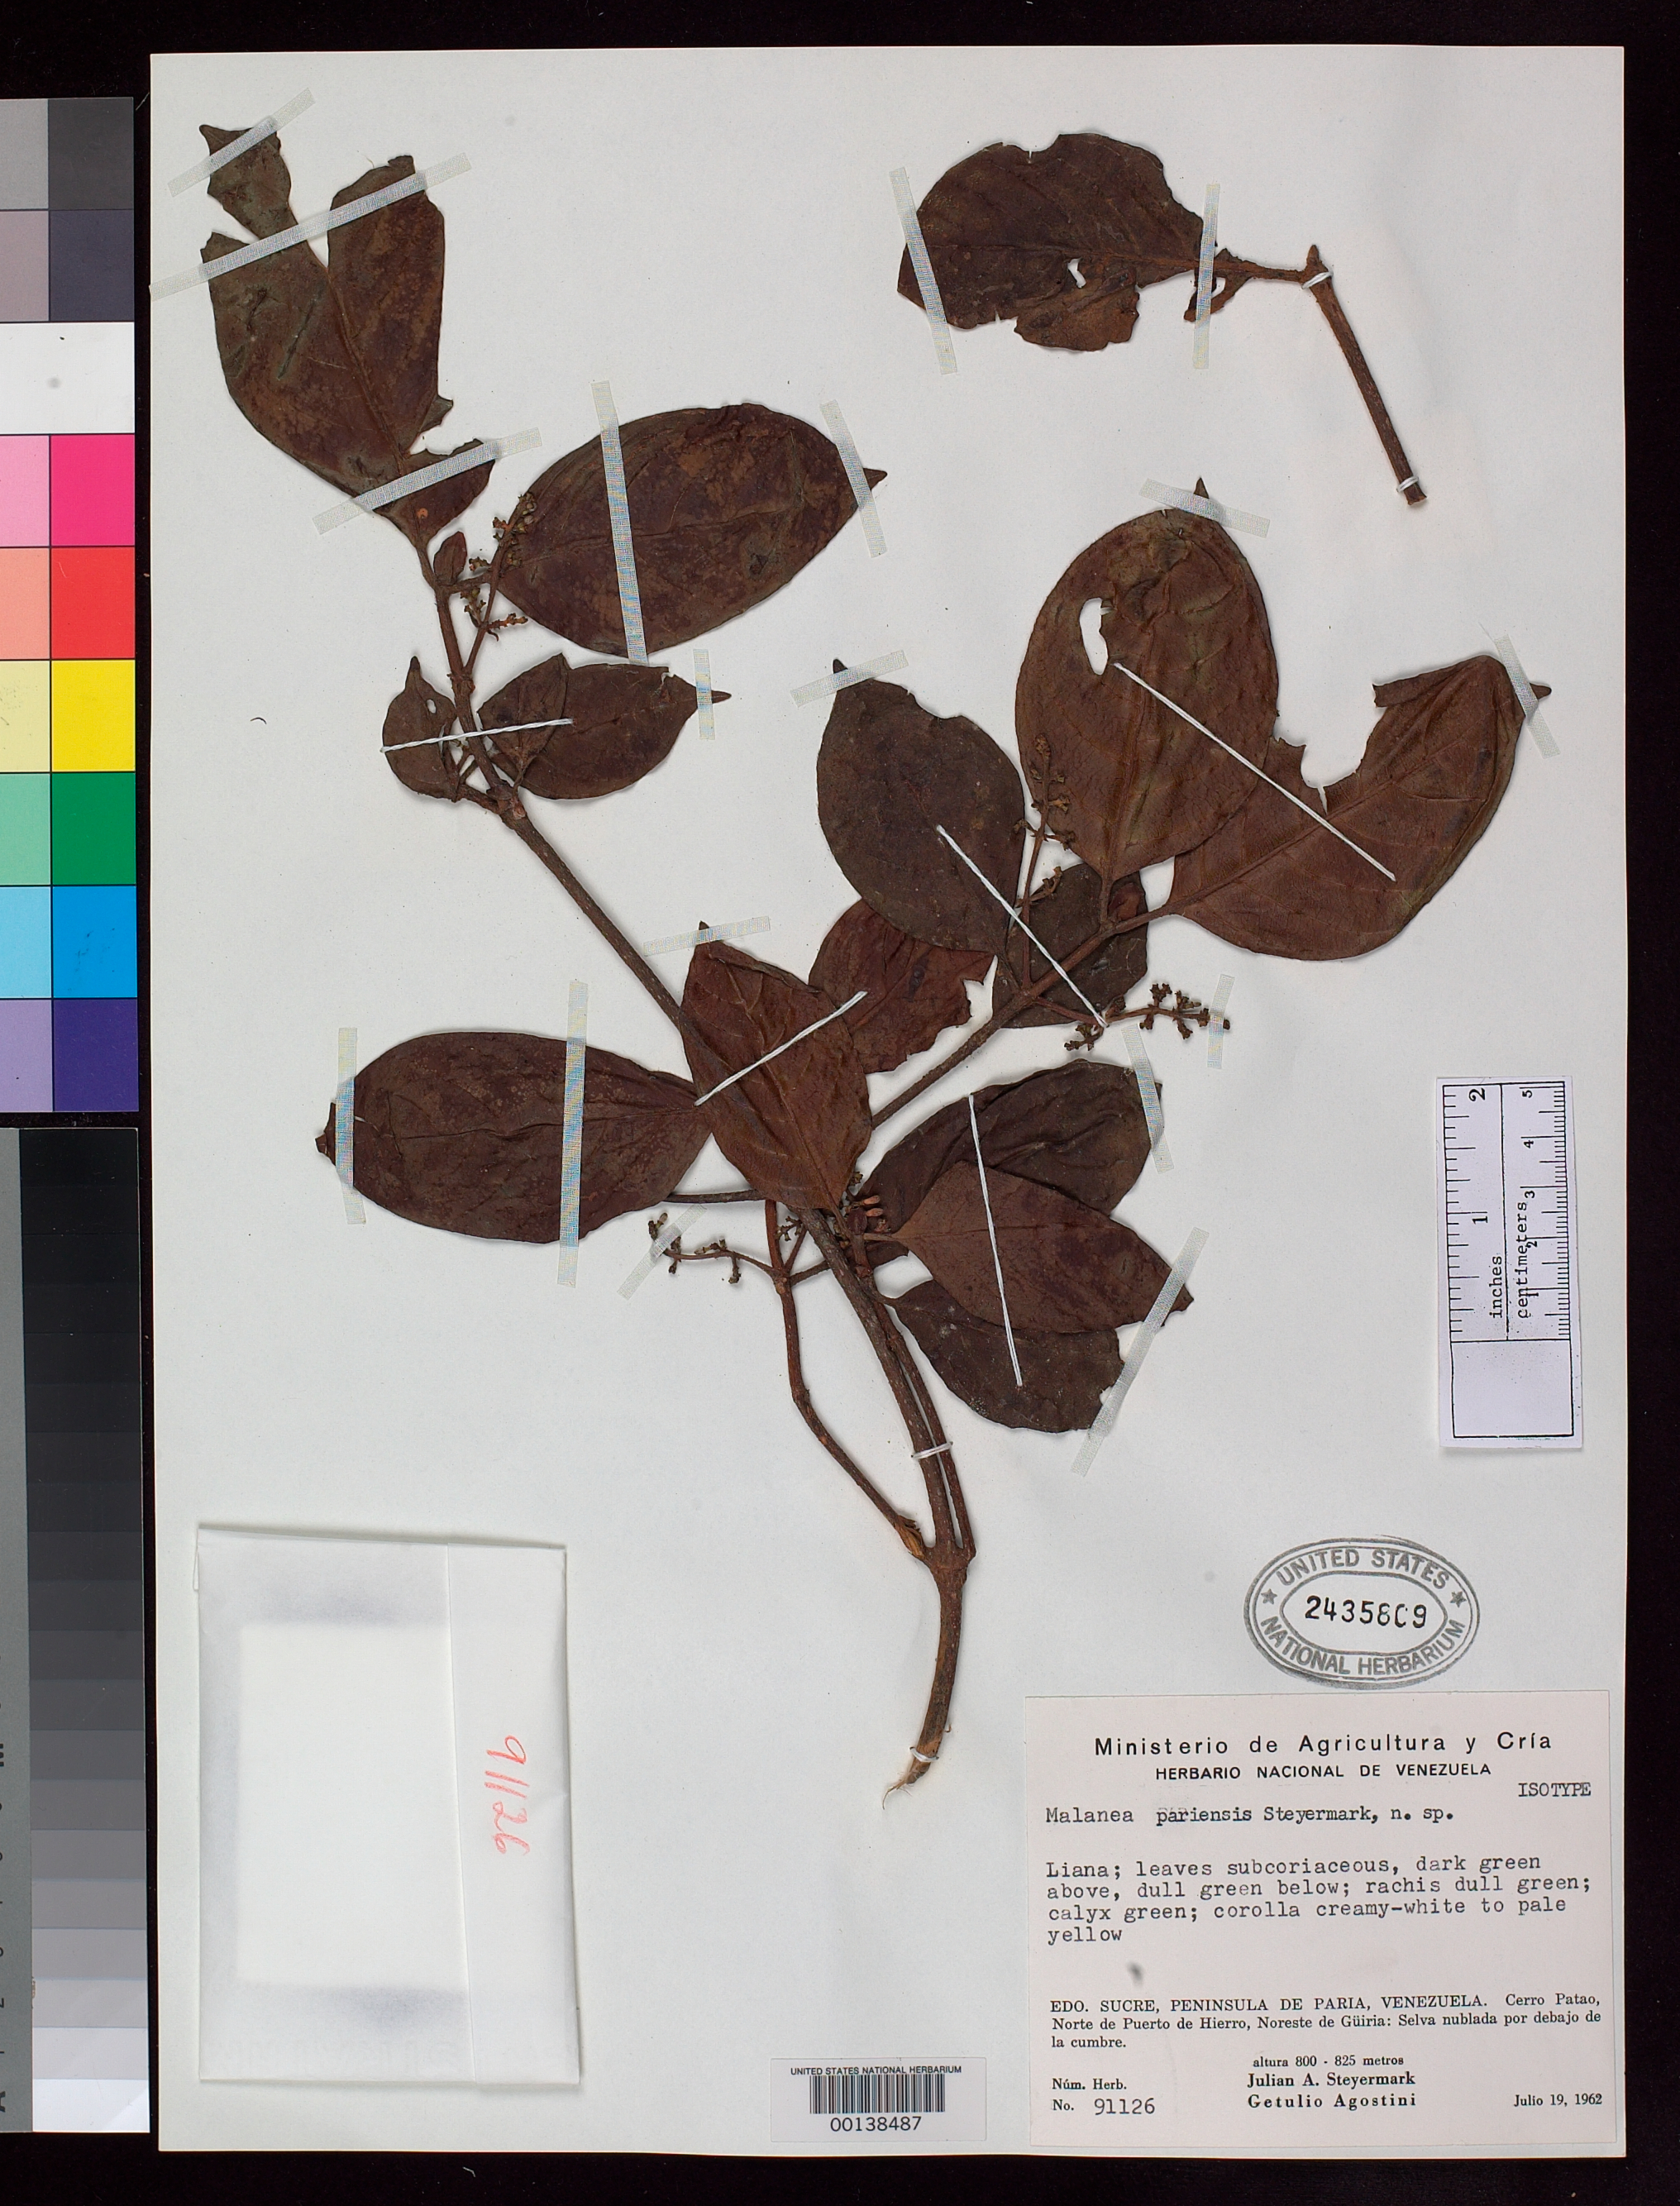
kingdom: Plantae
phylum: Tracheophyta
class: Magnoliopsida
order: Gentianales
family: Rubiaceae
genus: Malanea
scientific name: Malanea pariensis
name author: Steyerm.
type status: Isotype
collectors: J. Steyermark & G. Agostini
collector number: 91126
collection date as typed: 19 Jul 1962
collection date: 1962-07-19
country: Venezuela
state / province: Sucre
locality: Serro Patao.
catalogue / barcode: US 2435809